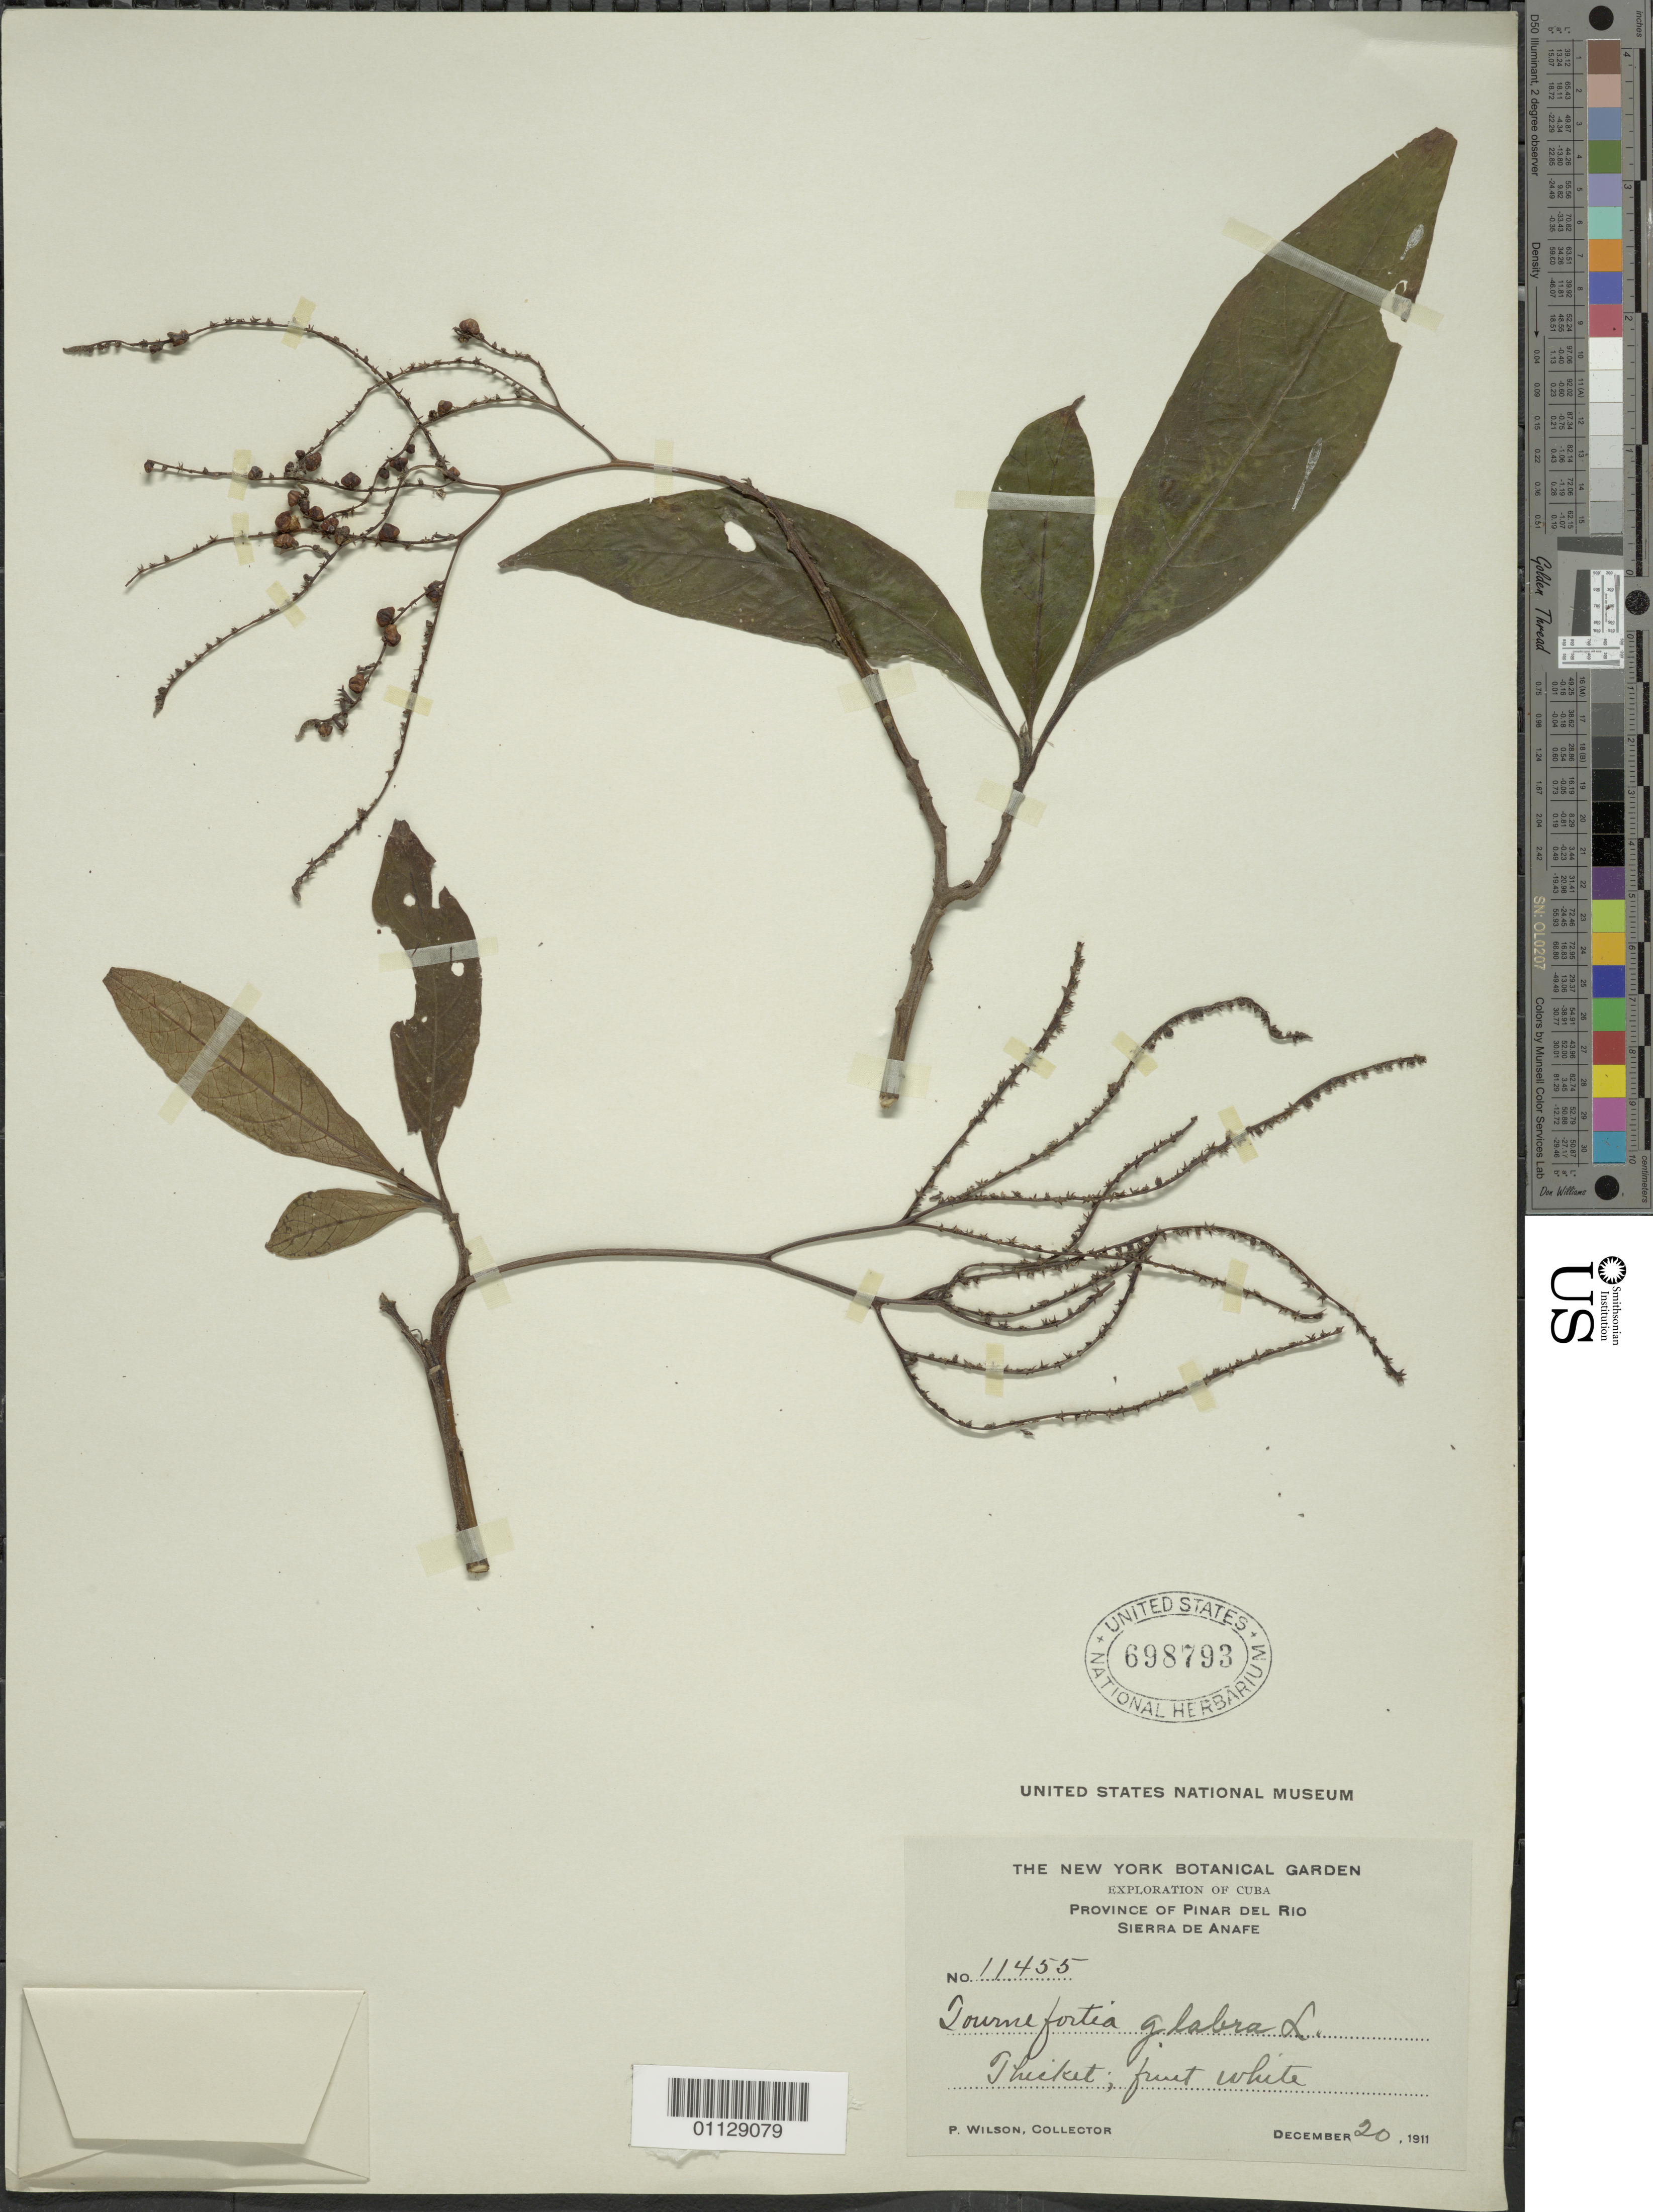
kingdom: Plantae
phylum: Tracheophyta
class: Magnoliopsida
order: Boraginales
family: Heliotropiaceae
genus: Tournefortia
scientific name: Tournefortia glabra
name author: L.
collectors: P. Wilson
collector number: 11455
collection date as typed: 20 Dec 1911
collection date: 1911-12-20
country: Cuba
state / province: Pinar del Rio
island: Cuba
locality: Sierra de Anafe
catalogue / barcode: US 698793